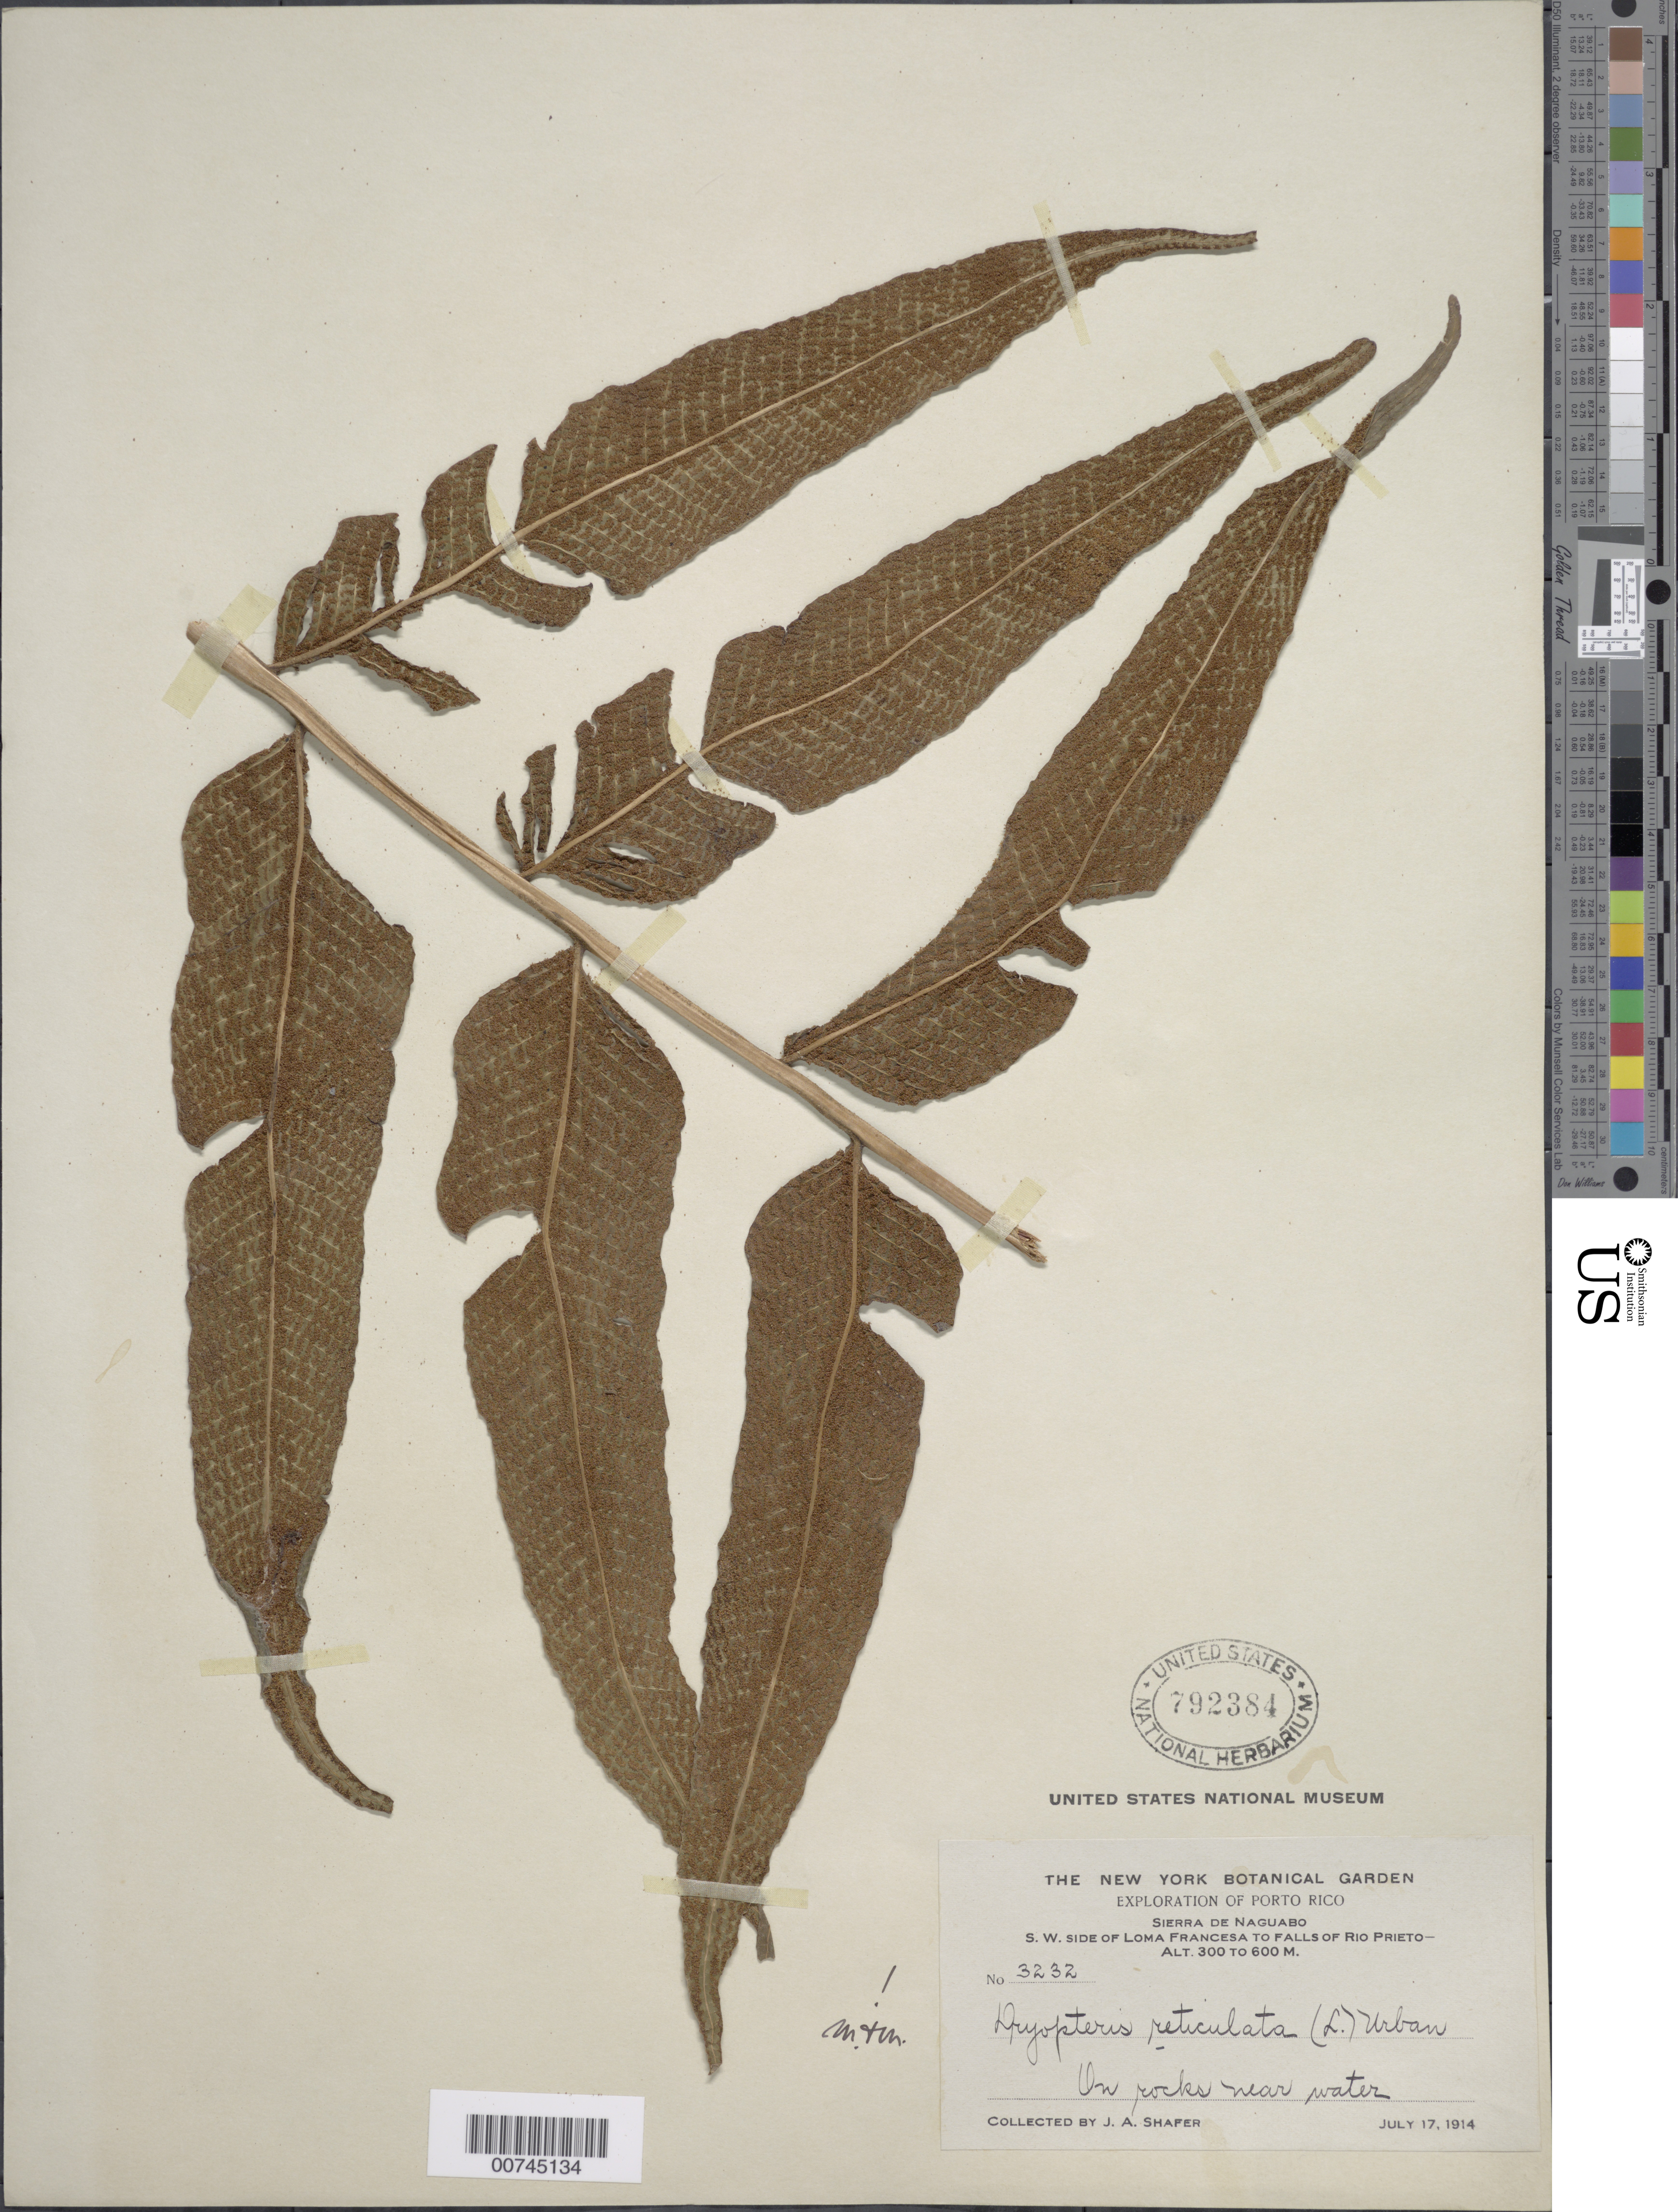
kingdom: Plantae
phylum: Tracheophyta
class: Polypodiopsida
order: Polypodiales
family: Thelypteridaceae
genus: Meniscium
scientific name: Meniscium reticulatum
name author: (L.) Sw.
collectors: J. A. Shafer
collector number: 3232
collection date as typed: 17 Jul 1914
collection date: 1914-07-17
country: Puerto Rico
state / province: Naguabo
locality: SW side of Loma Francesa to Falls of Río Prieto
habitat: On rocks near water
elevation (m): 300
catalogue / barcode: US 792384